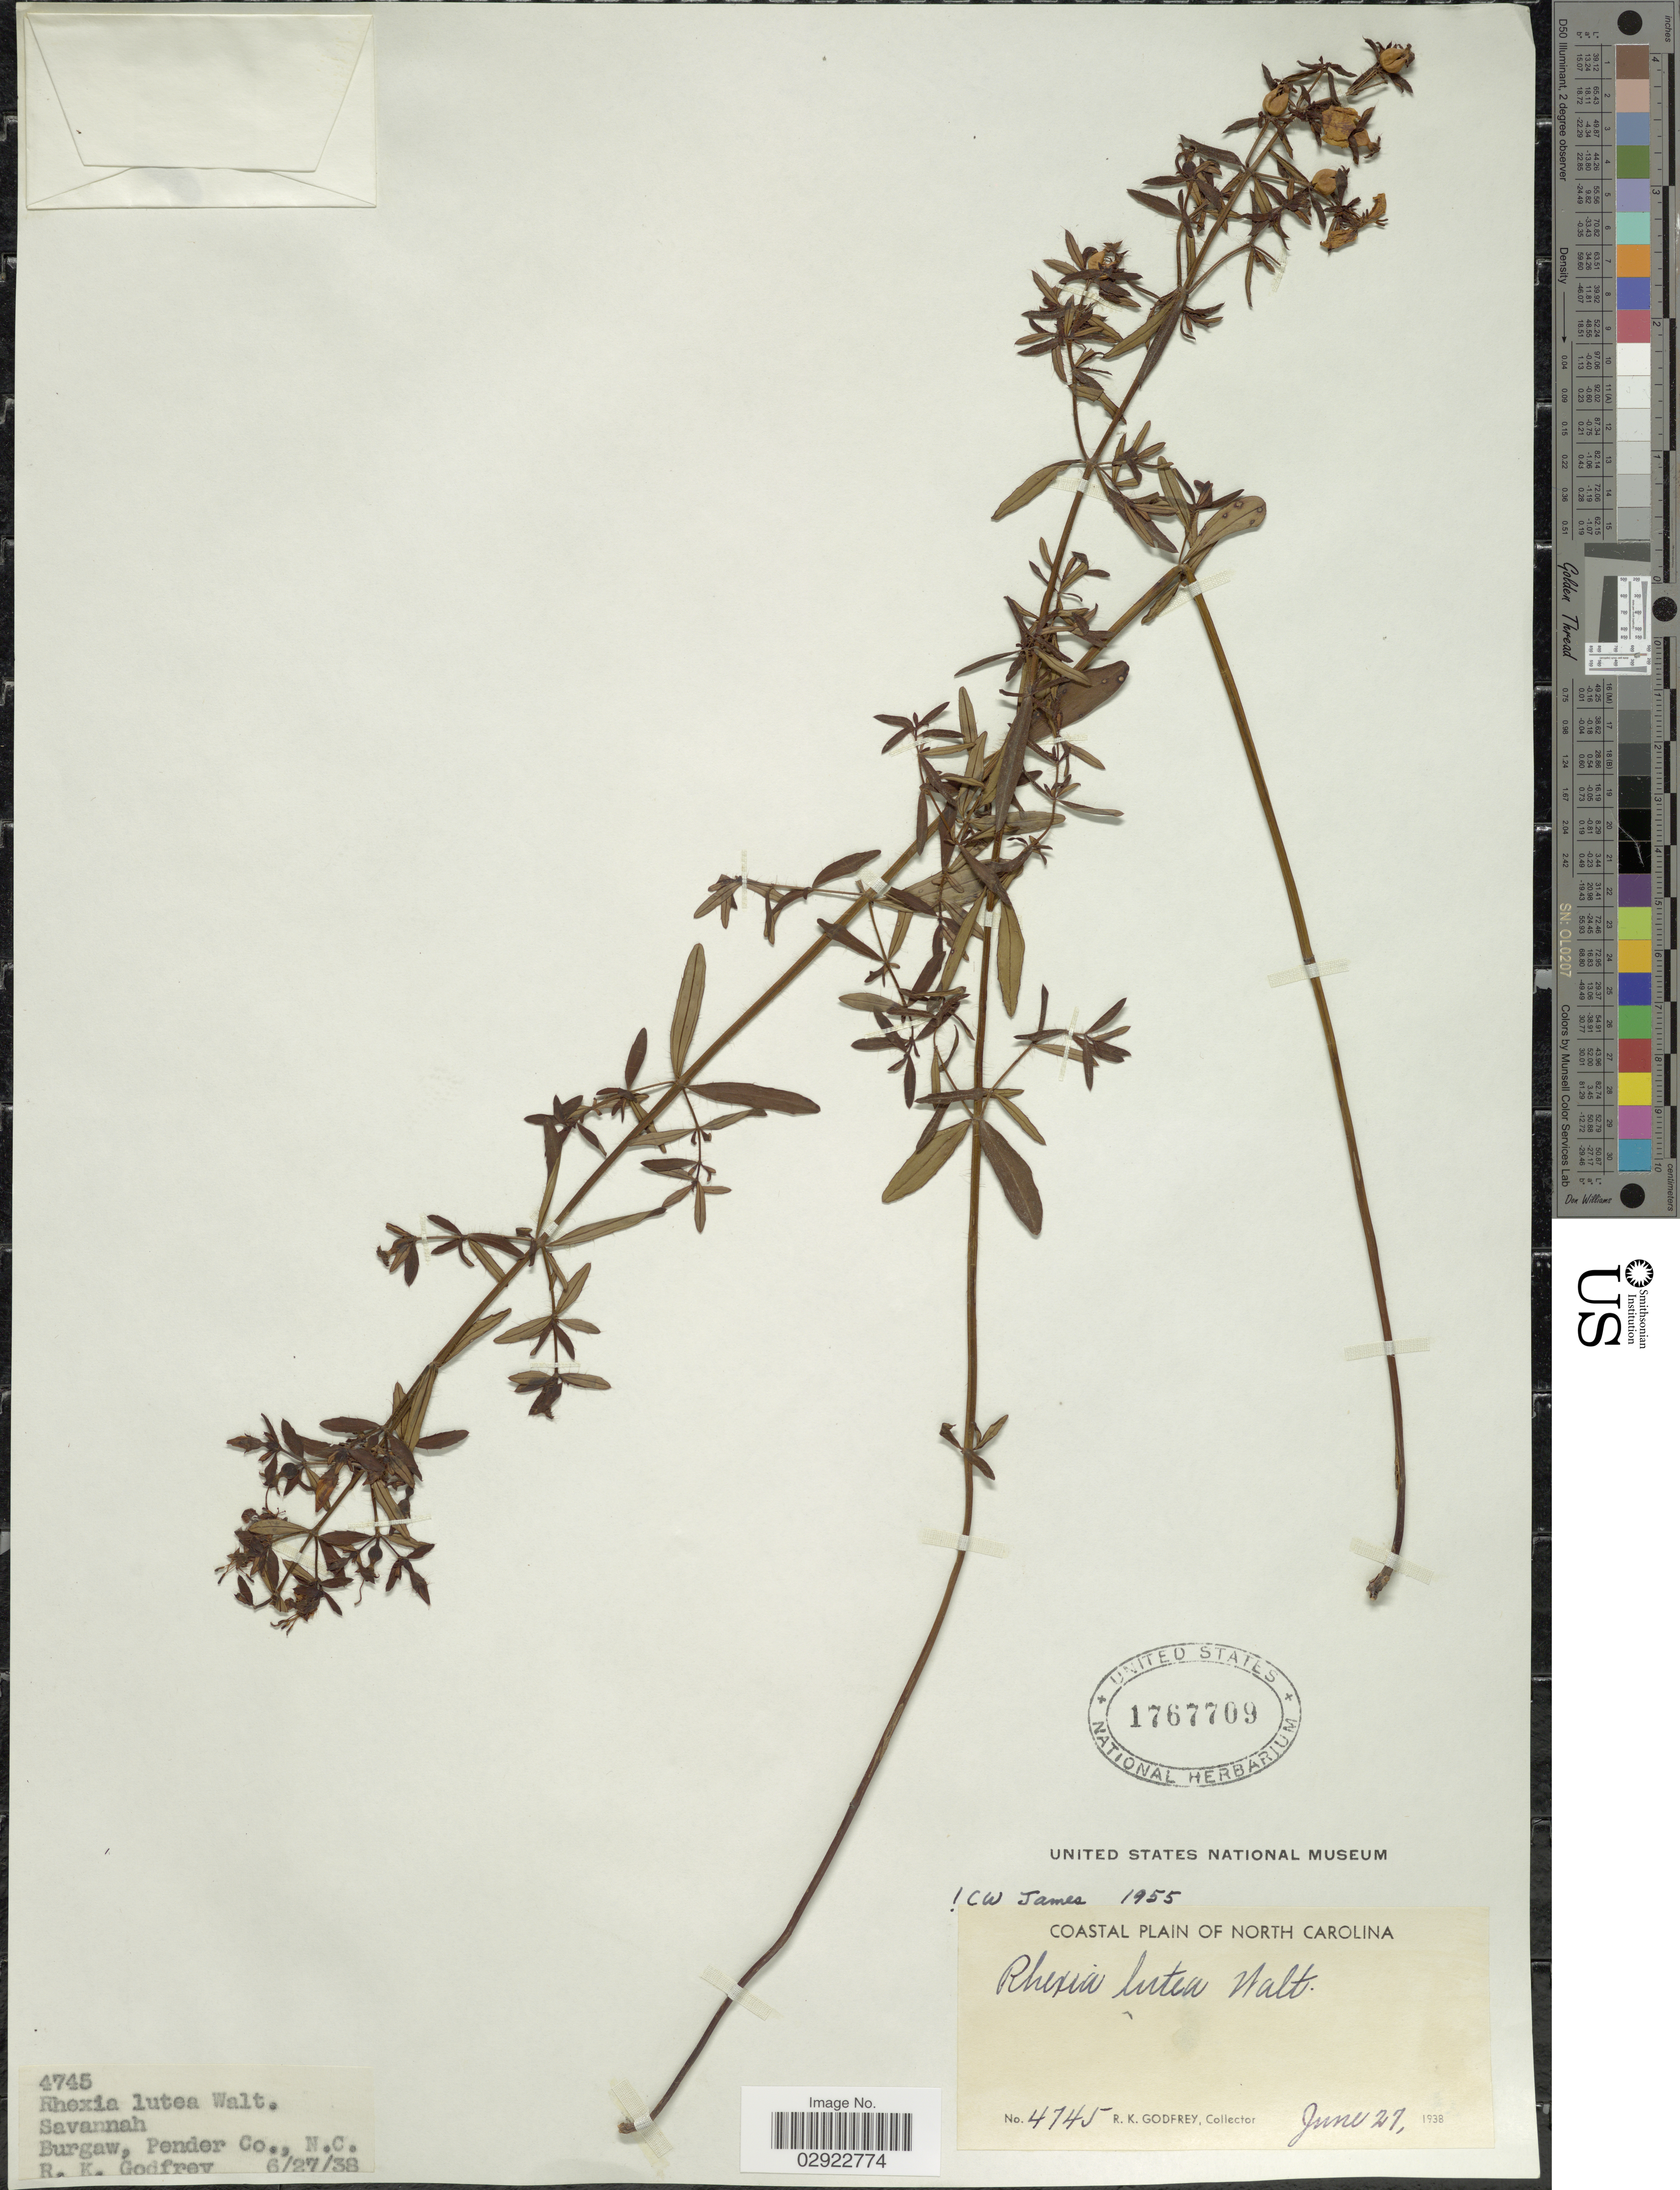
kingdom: Plantae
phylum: Tracheophyta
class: Magnoliopsida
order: Myrtales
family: Melastomataceae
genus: Rhexia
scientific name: Rhexia lutea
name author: Walter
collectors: R. K. Godfrey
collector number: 4745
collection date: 1938-06-27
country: United States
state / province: North Carolina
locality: Burgaw, Pender Co.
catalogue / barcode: US 1767709